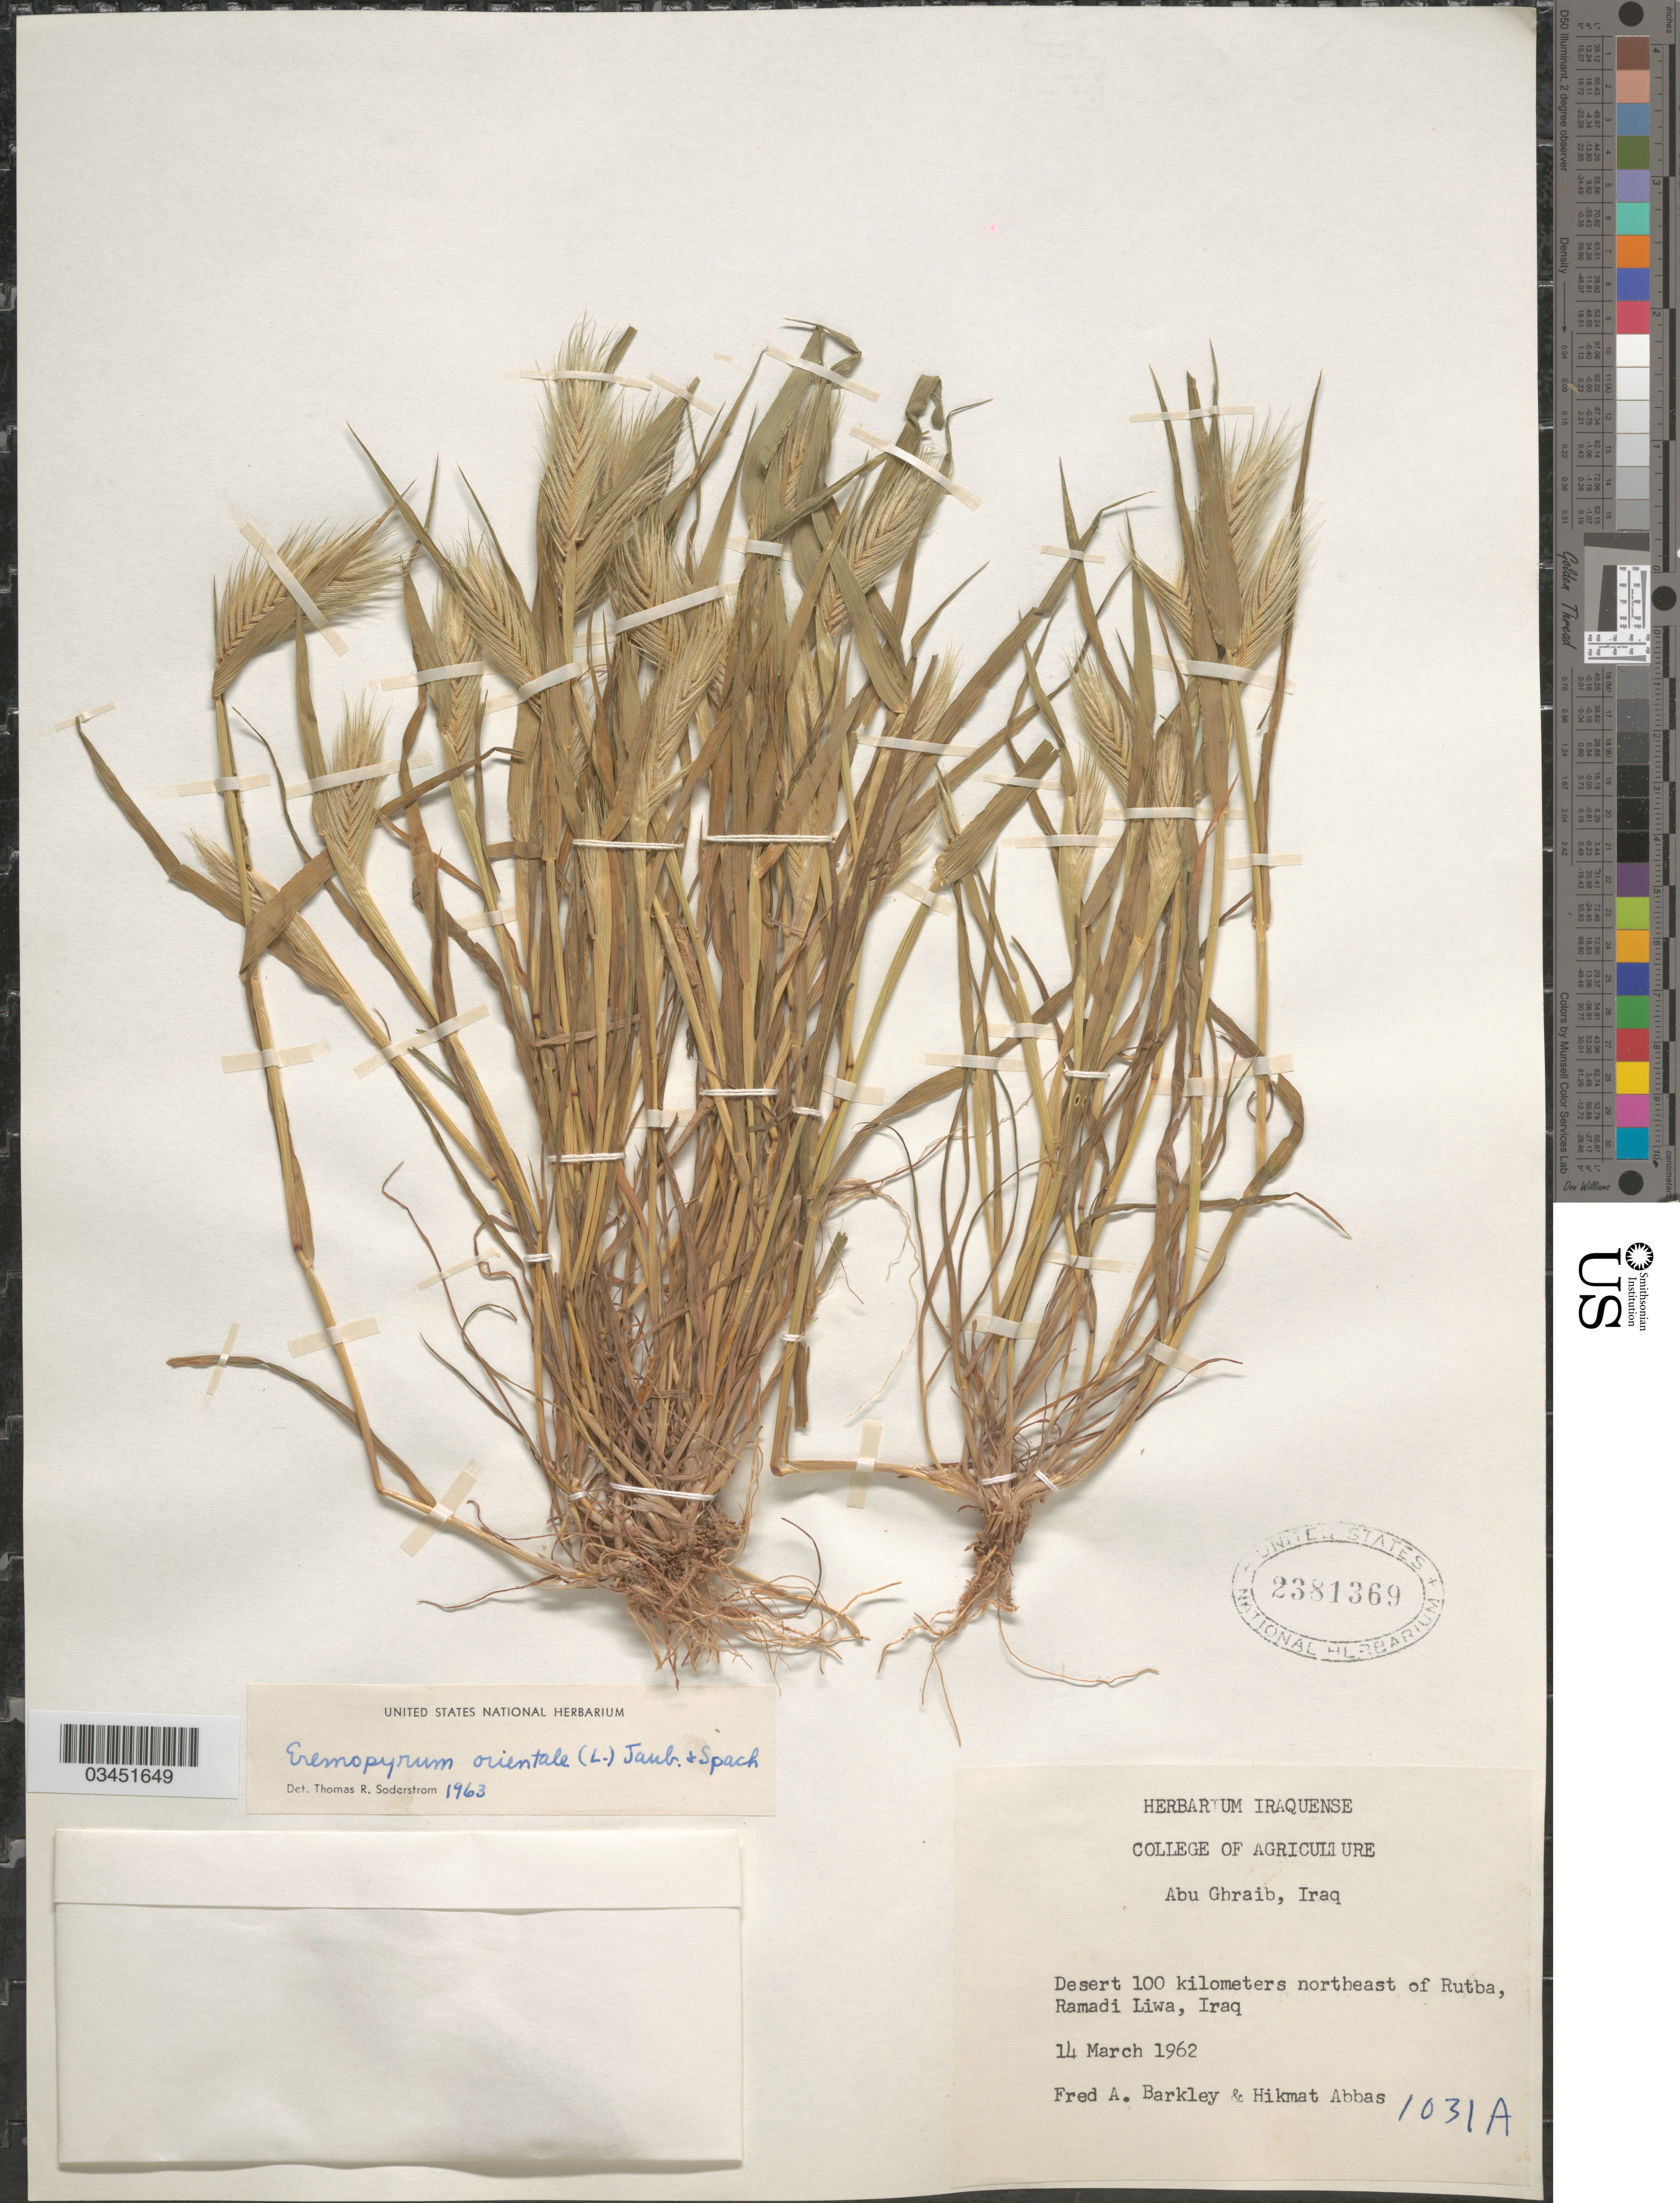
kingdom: Plantae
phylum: Tracheophyta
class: Liliopsida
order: Poales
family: Poaceae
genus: Eremopyrum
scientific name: Eremopyrum orientale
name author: (L.) Jaub. & Spach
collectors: F. A. Barkley & H. Abbas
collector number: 1031A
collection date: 1962-03-14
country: Iraq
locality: Desert 100 kilometers northeast of Rutba, Ramadi Liwa.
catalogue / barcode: US 2381369